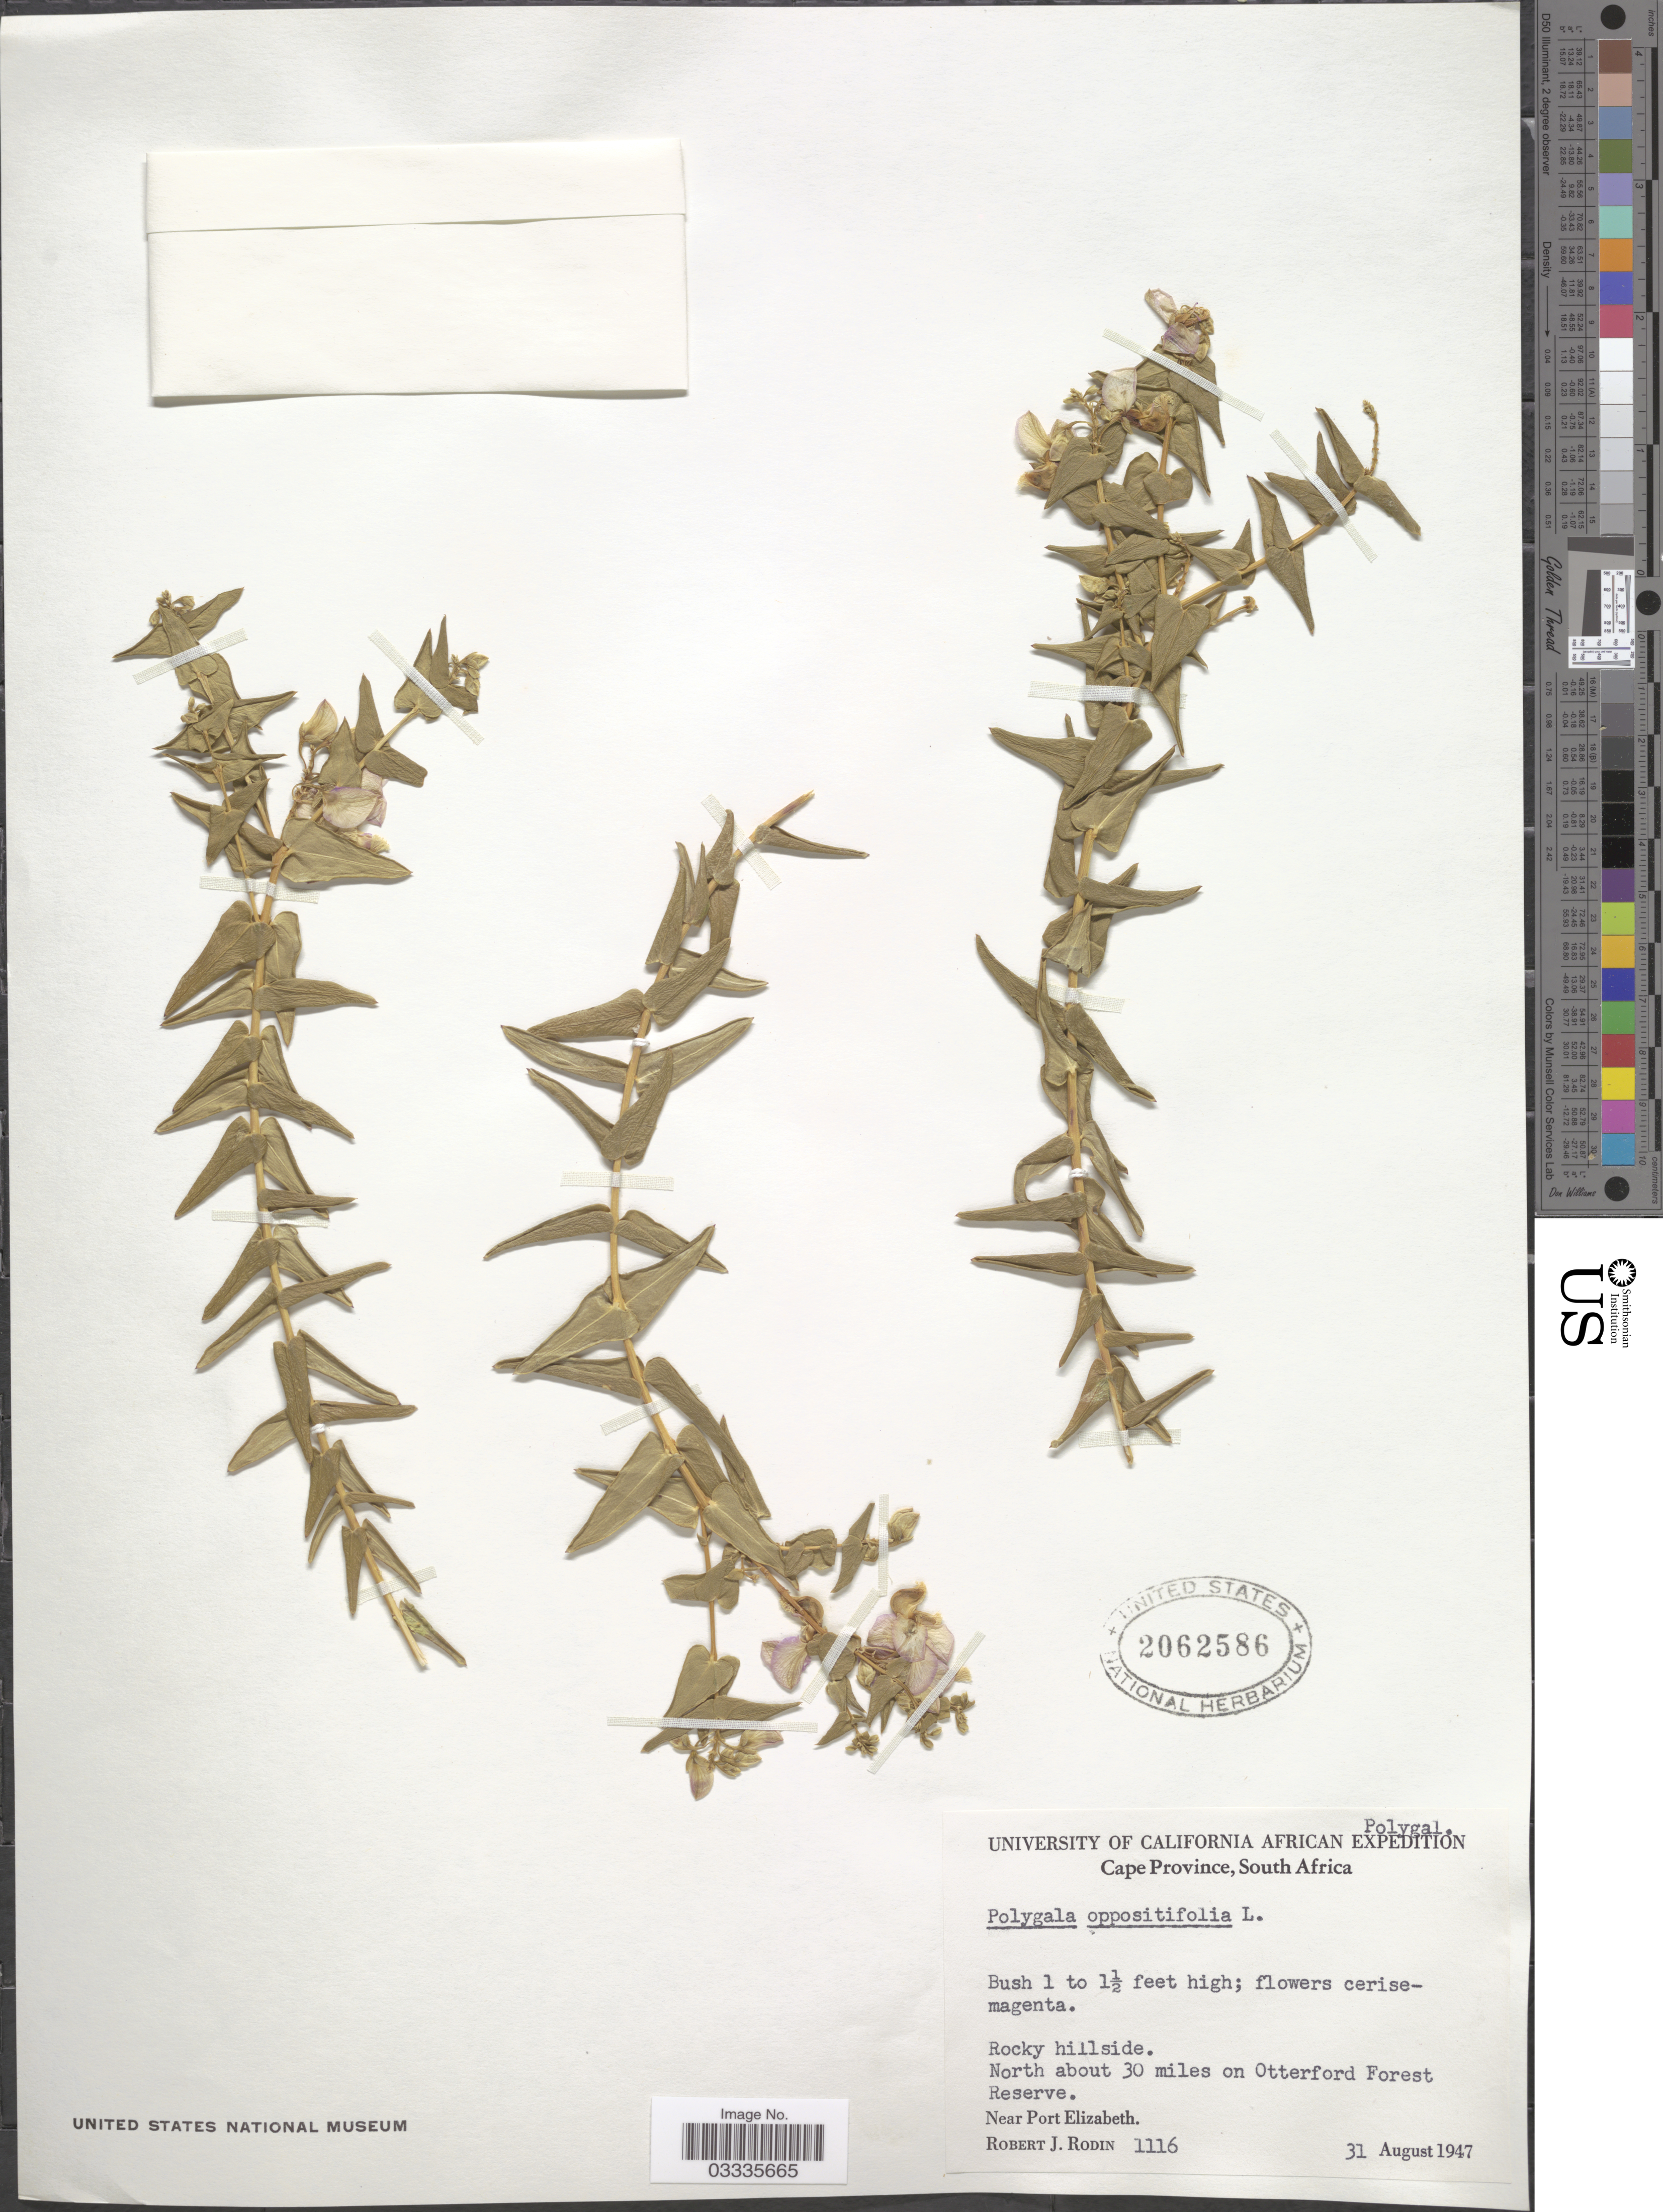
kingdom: Plantae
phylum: Tracheophyta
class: Magnoliopsida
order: Fabales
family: Polygalaceae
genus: Polygala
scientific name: Polygala oppositifolia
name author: L.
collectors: R. J. Rodin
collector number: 1116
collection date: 1947-08-31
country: South Africa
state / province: Eastern Cape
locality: North about 30 miles on Otterford Forest Reserve. Near Port Elizabeth.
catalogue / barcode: US 2062586